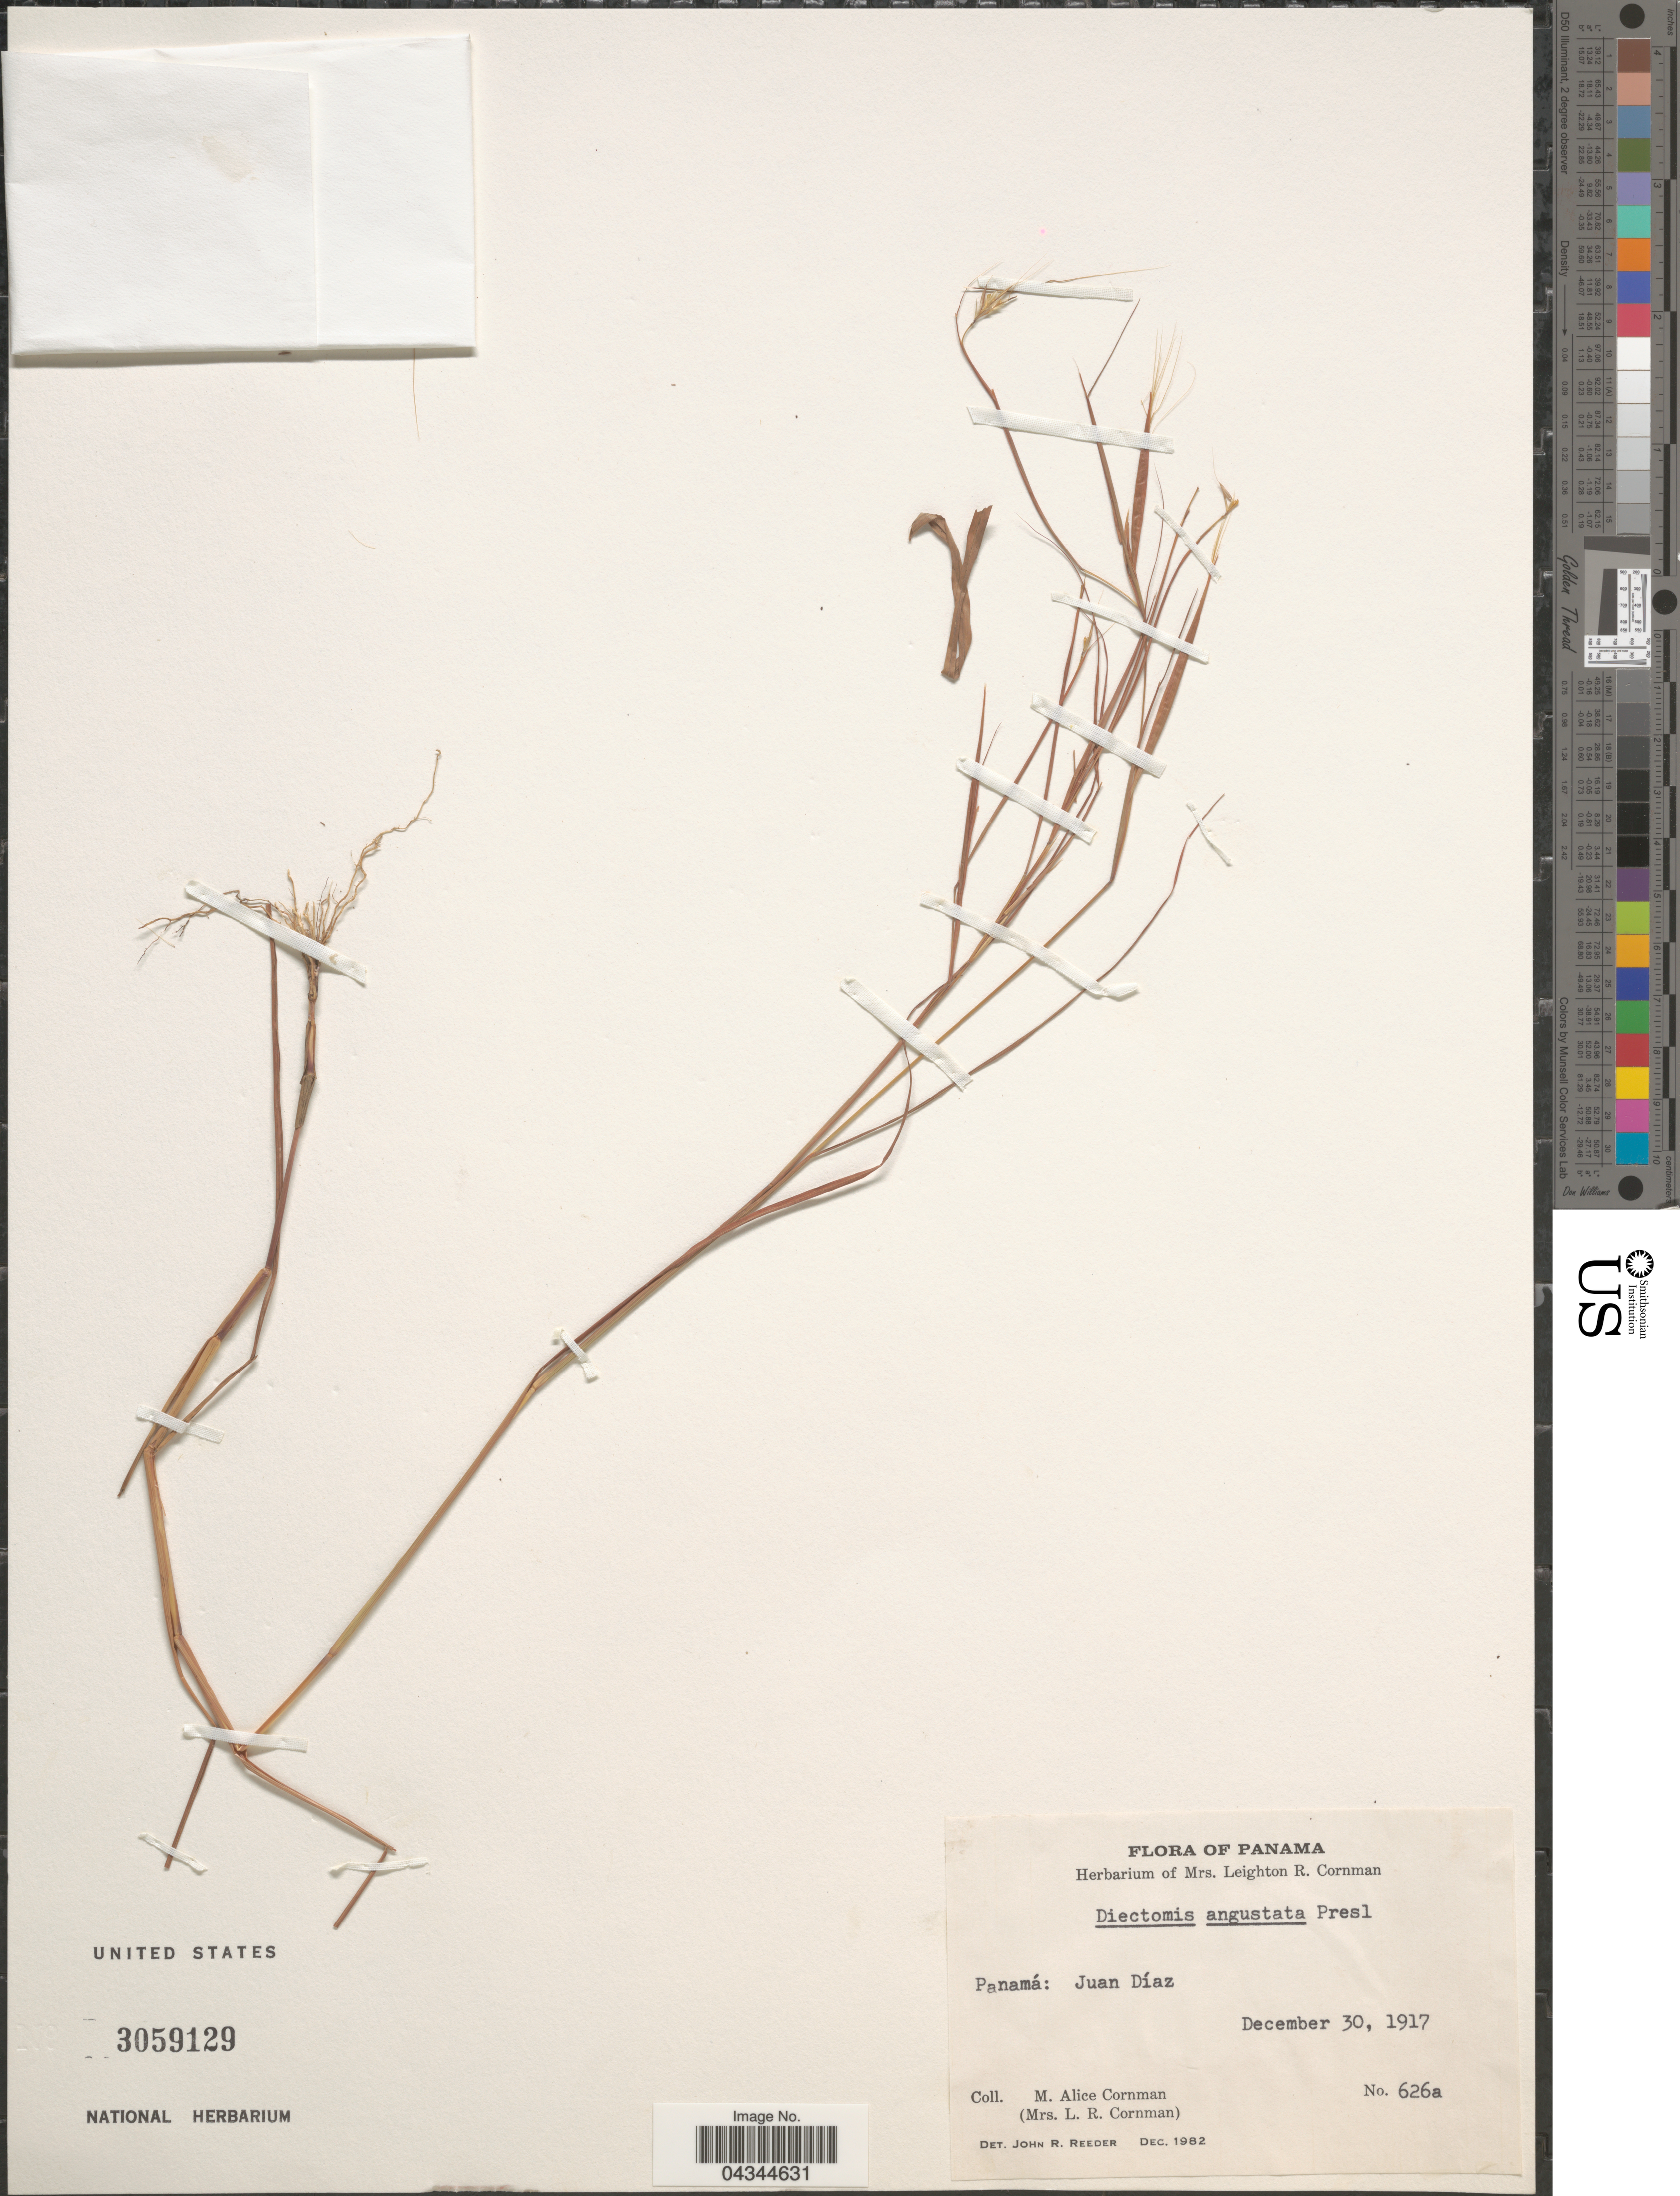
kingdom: Plantae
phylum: Tracheophyta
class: Liliopsida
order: Poales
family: Poaceae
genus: Andropogon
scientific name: Andropogon angustatus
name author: (J. Presl) Steud.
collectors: M. Cornman & L. Cornman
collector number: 626a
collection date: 1917-12-30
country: Panama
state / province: Panamá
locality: Juan Díaz.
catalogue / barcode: US 3059129